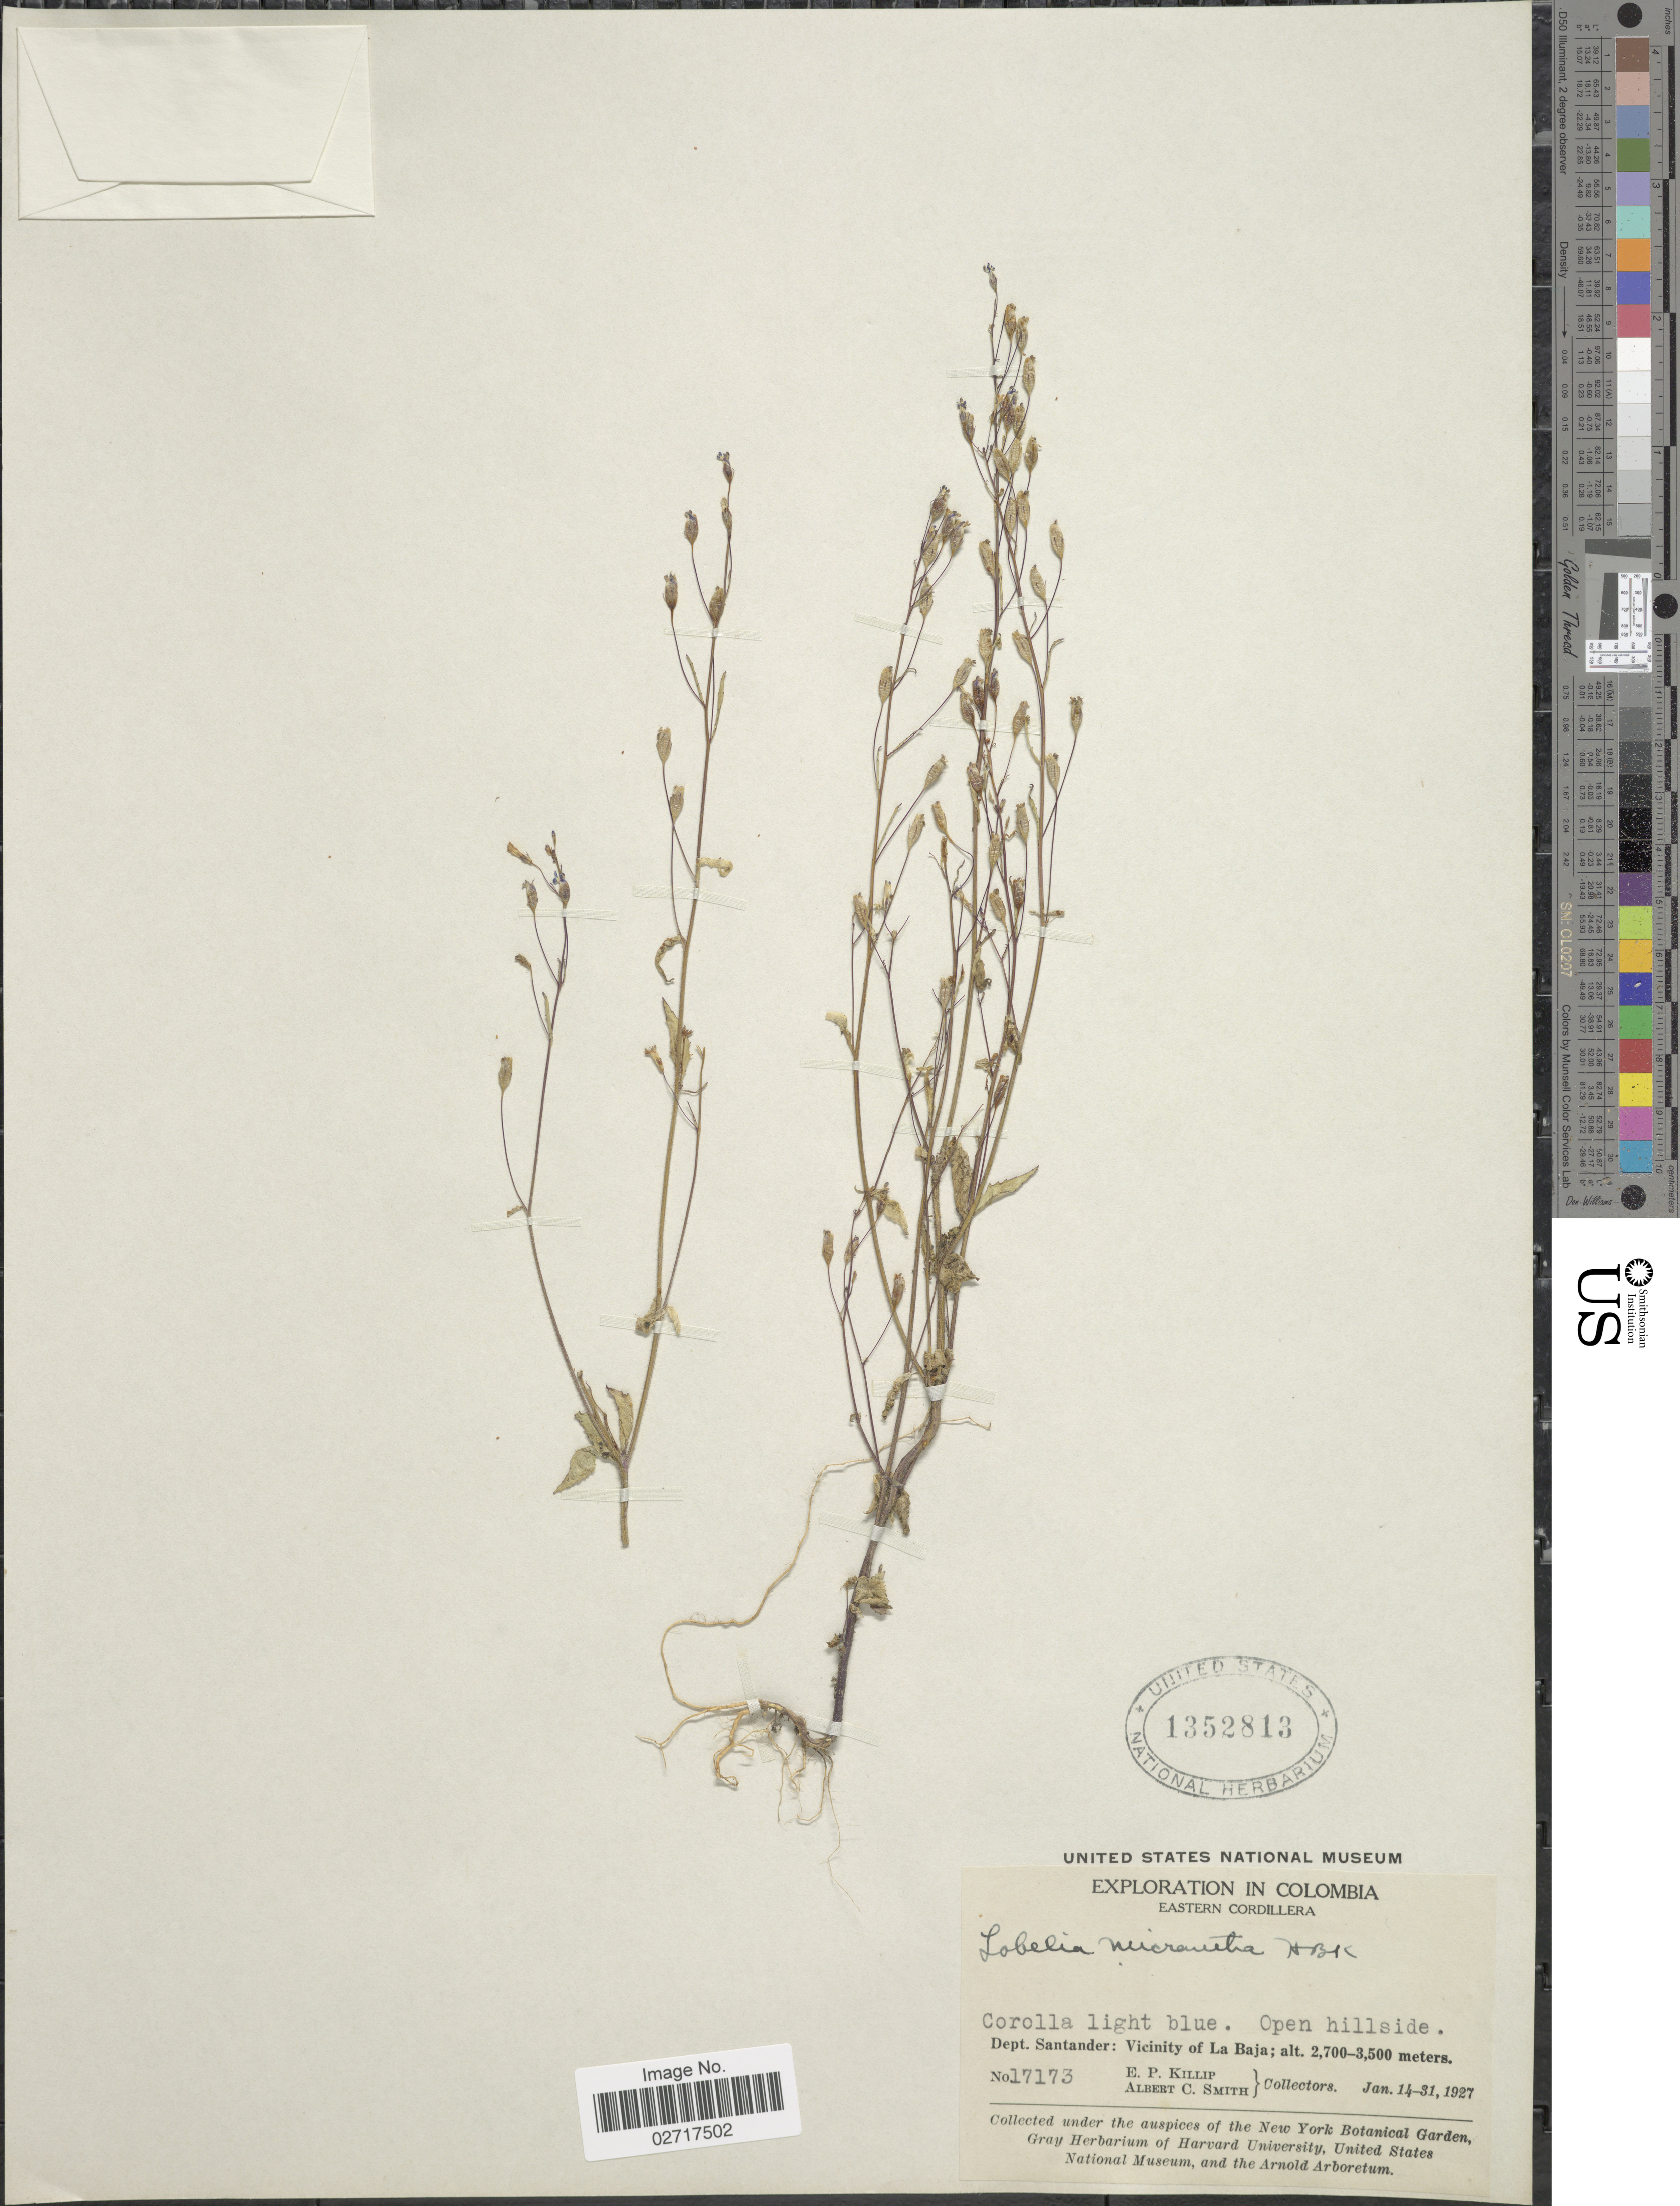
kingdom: Plantae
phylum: Tracheophyta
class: Magnoliopsida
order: Asterales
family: Campanulaceae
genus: Diastatea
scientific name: Diastatea micrantha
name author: (Kunth) McVaugh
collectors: E. P. Killip & A. C. Smith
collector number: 17173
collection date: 1927-01-14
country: Colombia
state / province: Santander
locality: Eastern Cordillera. Dept. Santander: Vicinity of La Baja.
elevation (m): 2700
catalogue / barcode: US 1352813